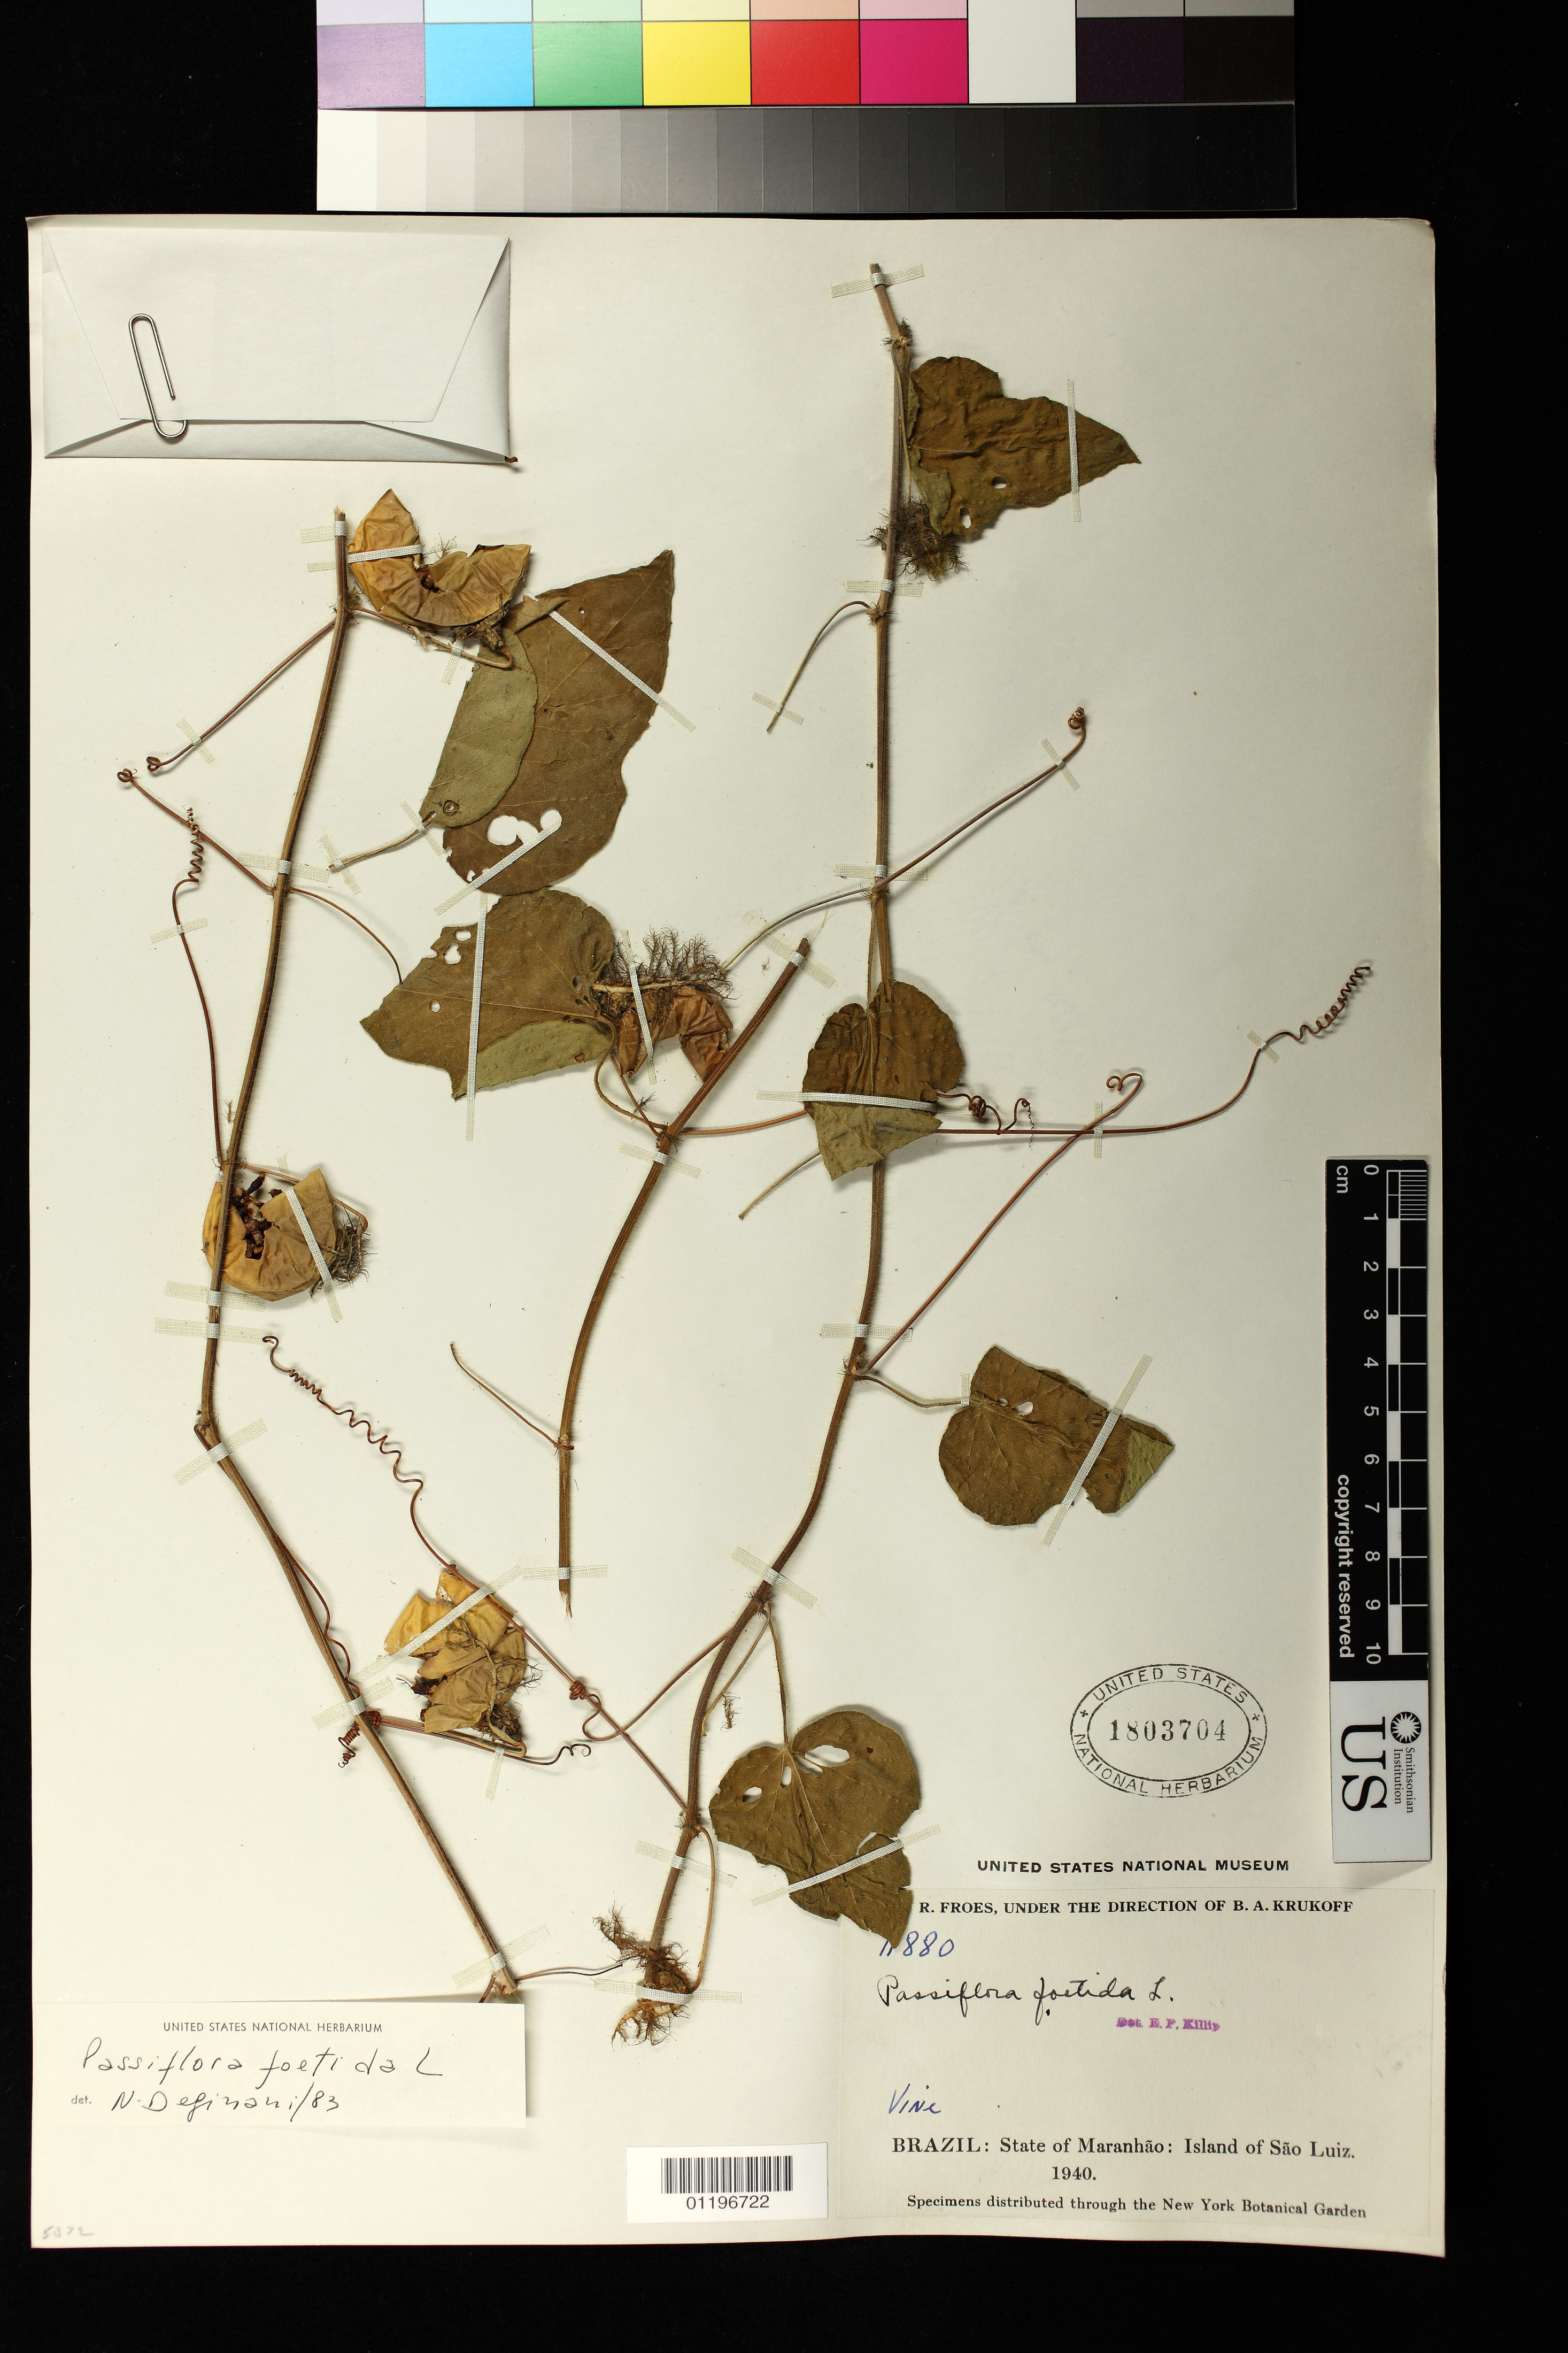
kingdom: Plantae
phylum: Tracheophyta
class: Magnoliopsida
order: Malpighiales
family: Passifloraceae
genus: Passiflora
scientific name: Passiflora foetida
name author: L.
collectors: R. L. Fróes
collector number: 11880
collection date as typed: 1940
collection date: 1940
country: Brazil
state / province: Maranhão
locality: Island of Sao Luiz.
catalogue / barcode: US 1803704